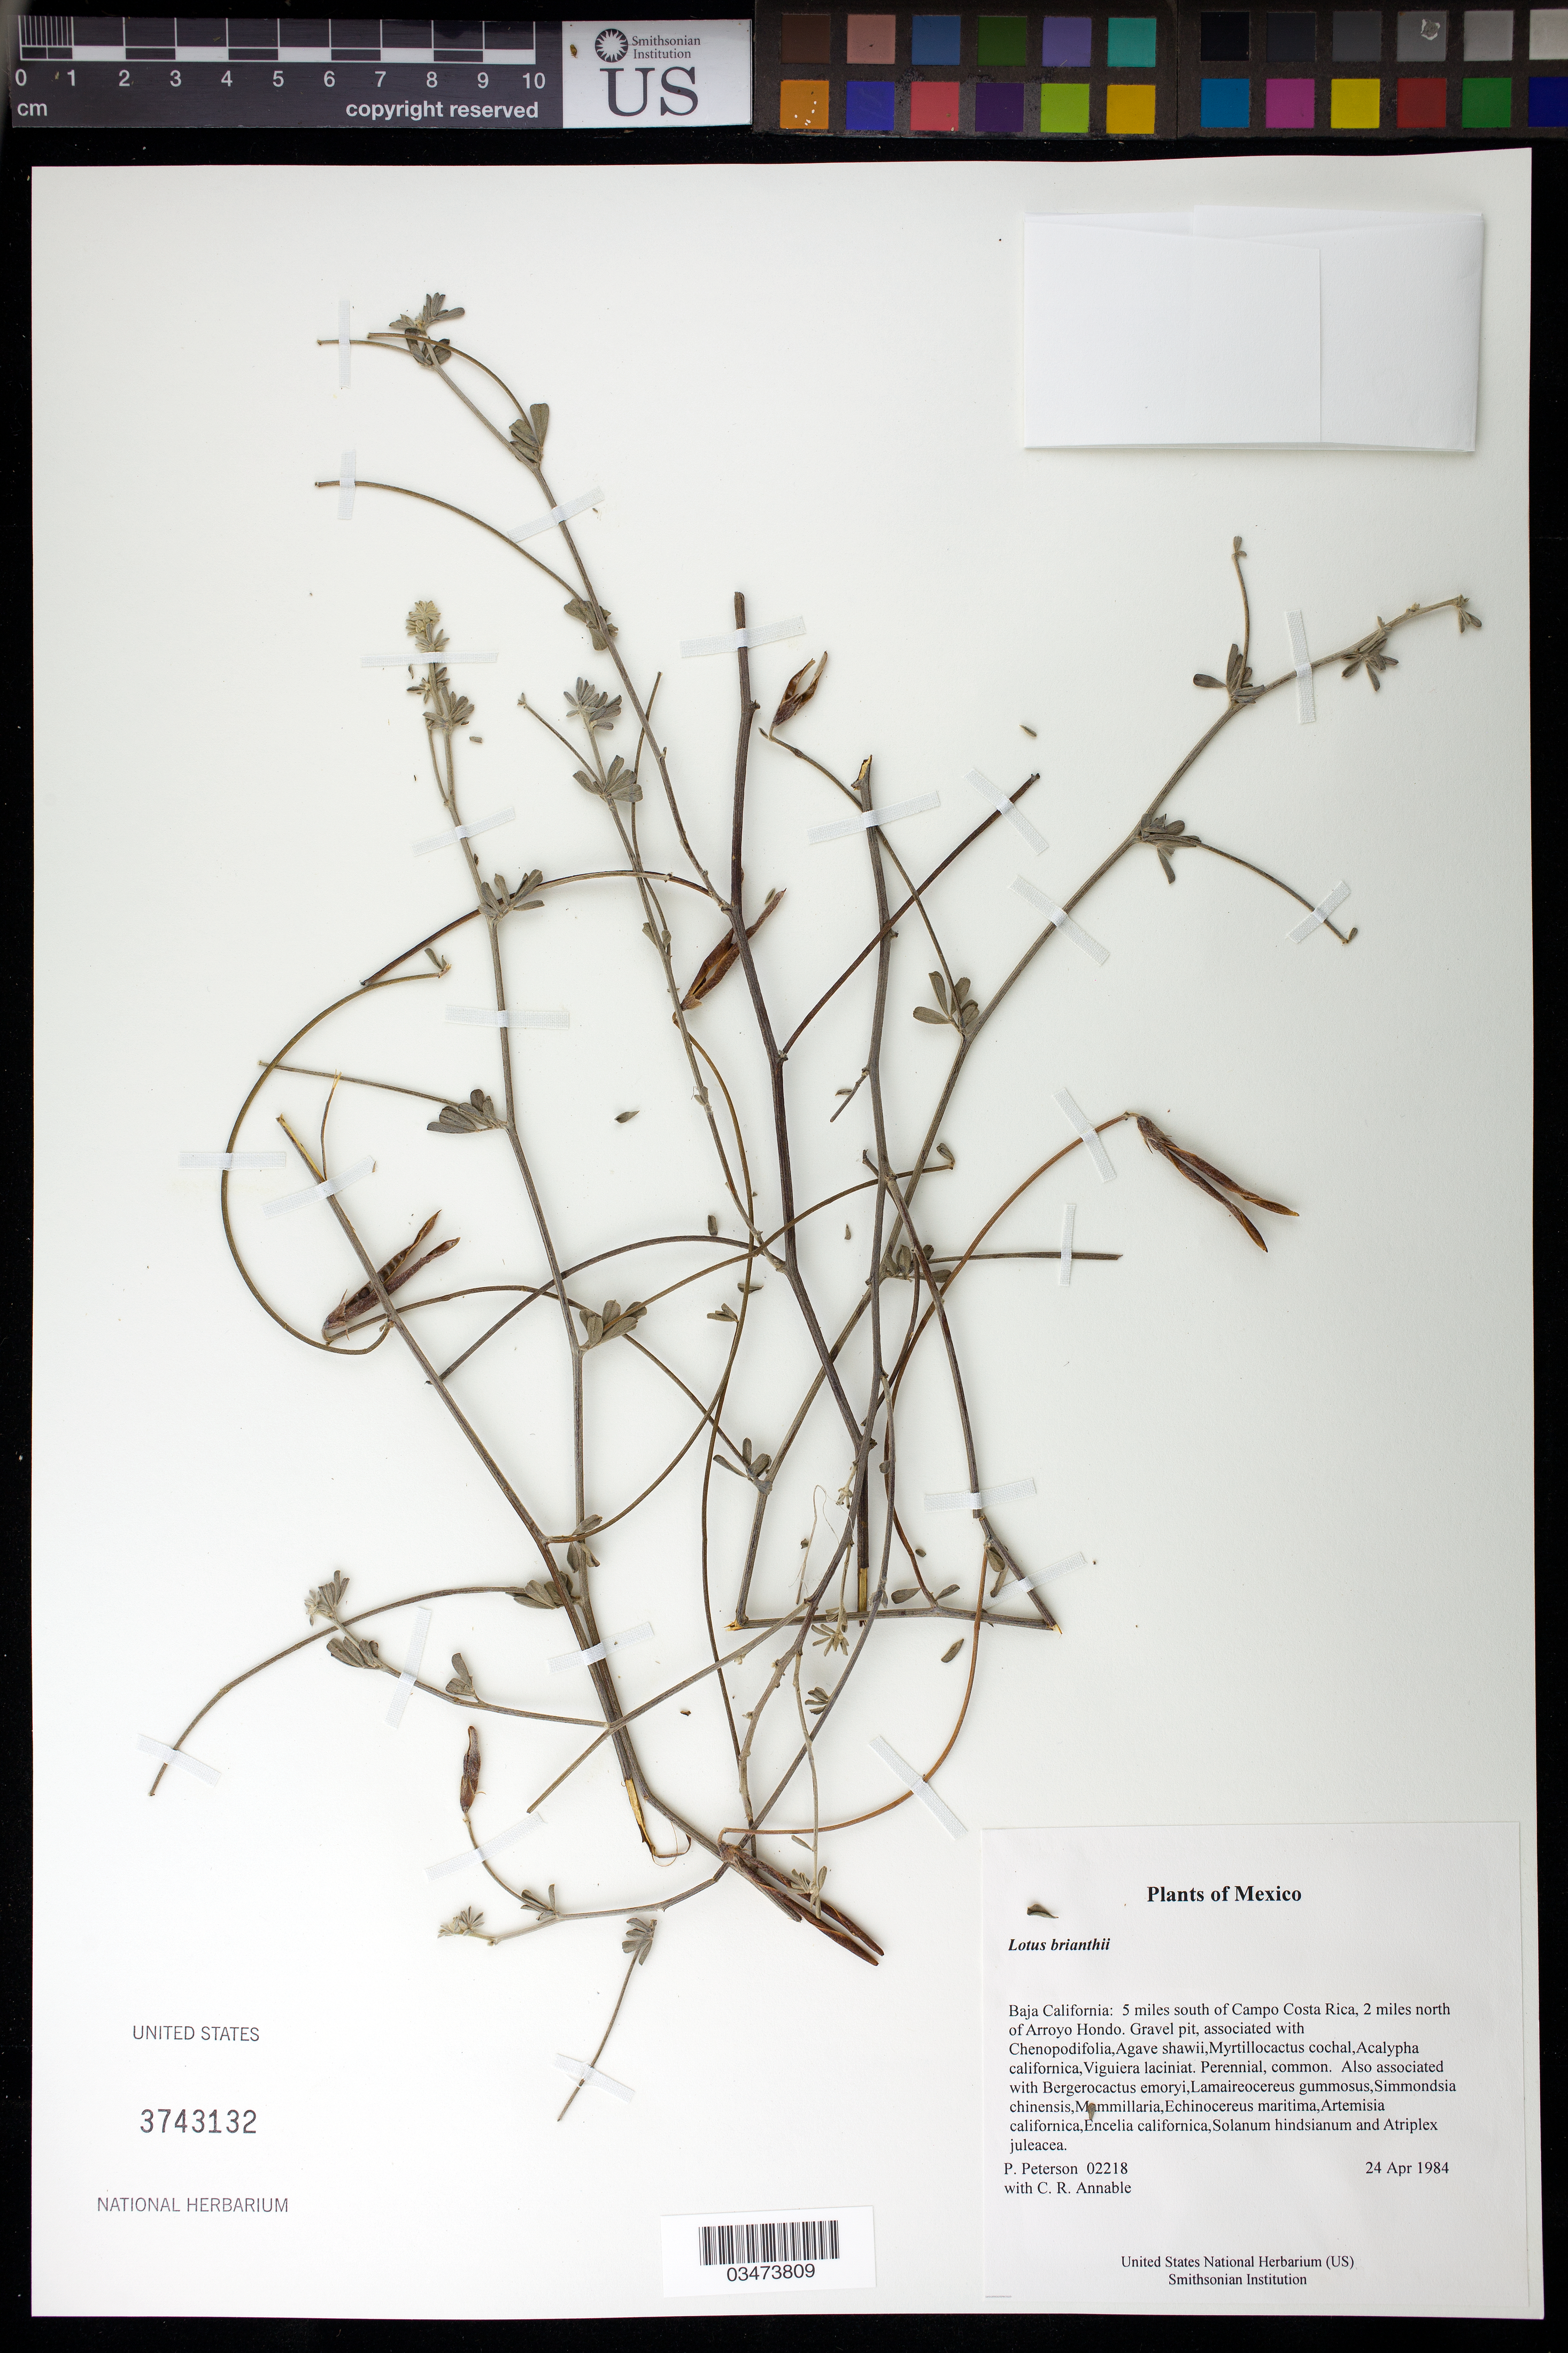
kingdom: Plantae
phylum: Tracheophyta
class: Magnoliopsida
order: Fabales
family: Fabaceae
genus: Lotus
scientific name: Lotus bryantii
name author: (Brandegee) Ottley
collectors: P. M. Peterson & C. R. Annable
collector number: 02218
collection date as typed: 24 Apr 1984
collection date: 1984-04-24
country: Mexico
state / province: Baja California Norte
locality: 5 miles south of Campo Costa Rica, 2 miles north of Arroyo Hondo.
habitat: Gravel pit, associated with Chenopodifolia,Agave shawii,Myrtillocactus cochal,Acalypha californica,Viguiera laciniat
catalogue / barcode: US 3743132